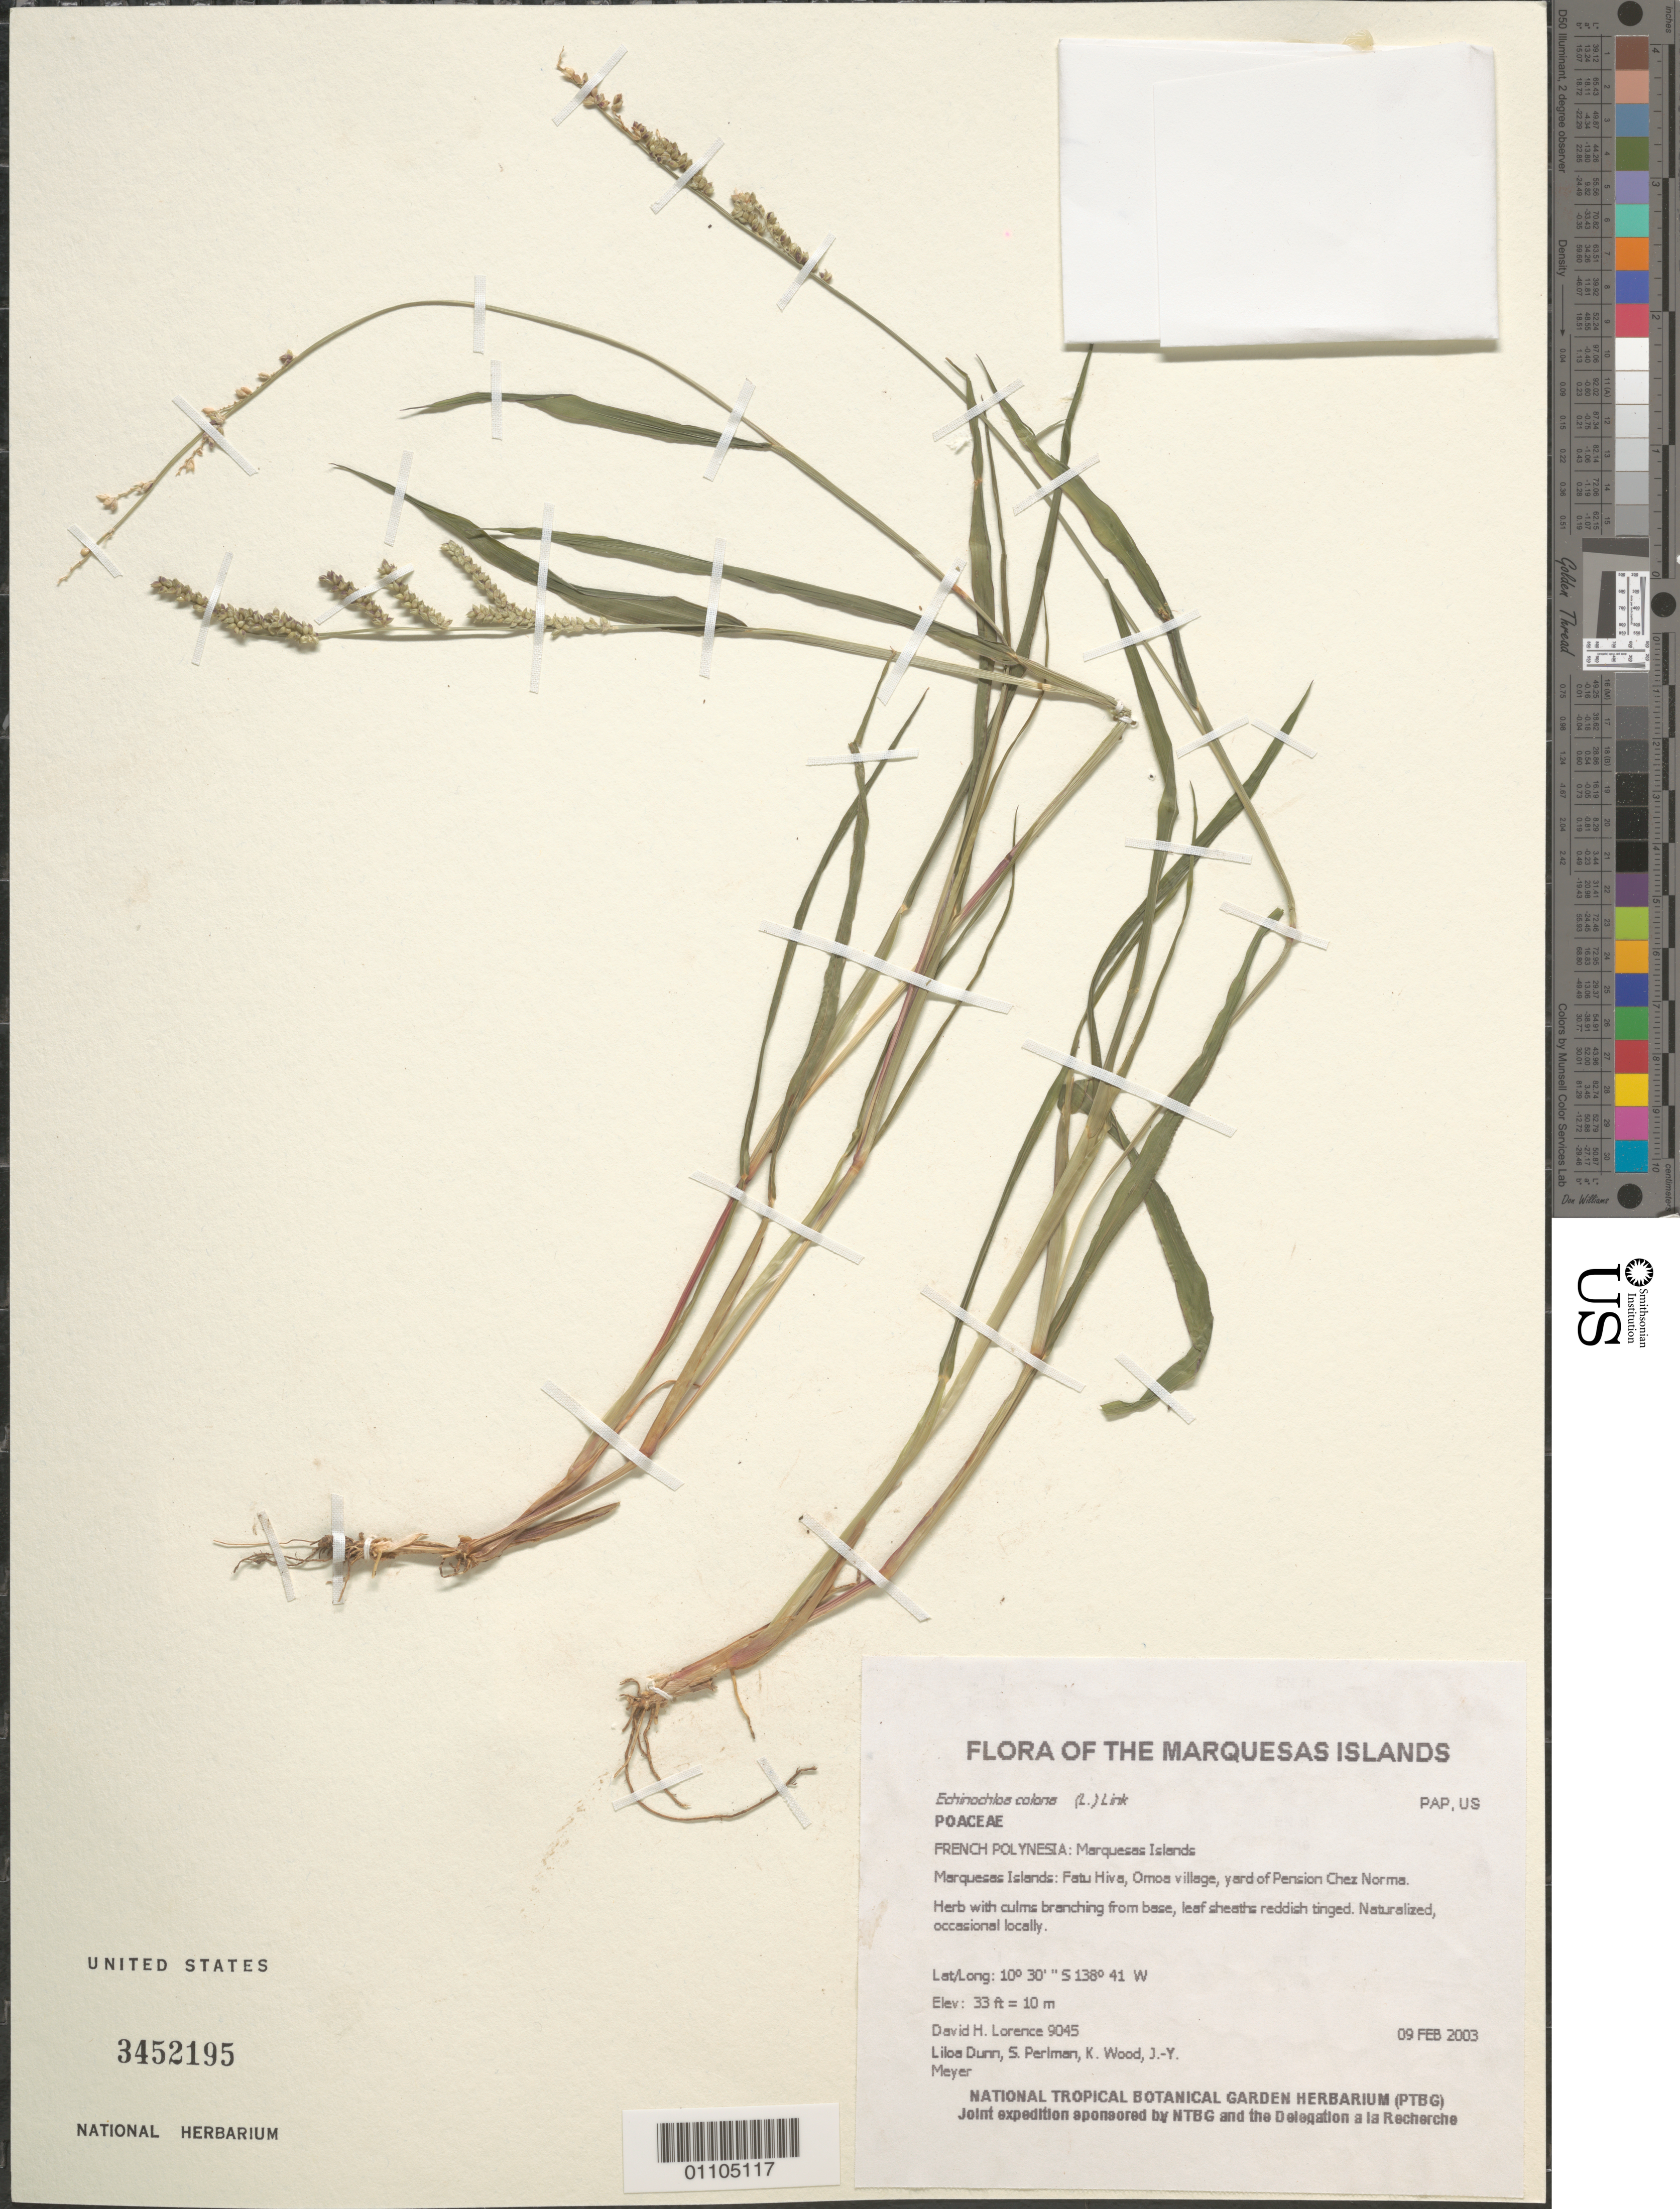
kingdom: Plantae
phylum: Tracheophyta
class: Liliopsida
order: Poales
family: Poaceae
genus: Echinochloa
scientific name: Echinochloa colona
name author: (L.) Link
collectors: D. Lorence, L. Dunn, S. P. Perlman, K. R. Wood & J.-Y. Meyer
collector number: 9045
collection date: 2003-02-09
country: French Polynesia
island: Fatu Hiva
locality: Omoa village, yard of Pension Chez Norma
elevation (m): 10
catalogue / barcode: US 3452195